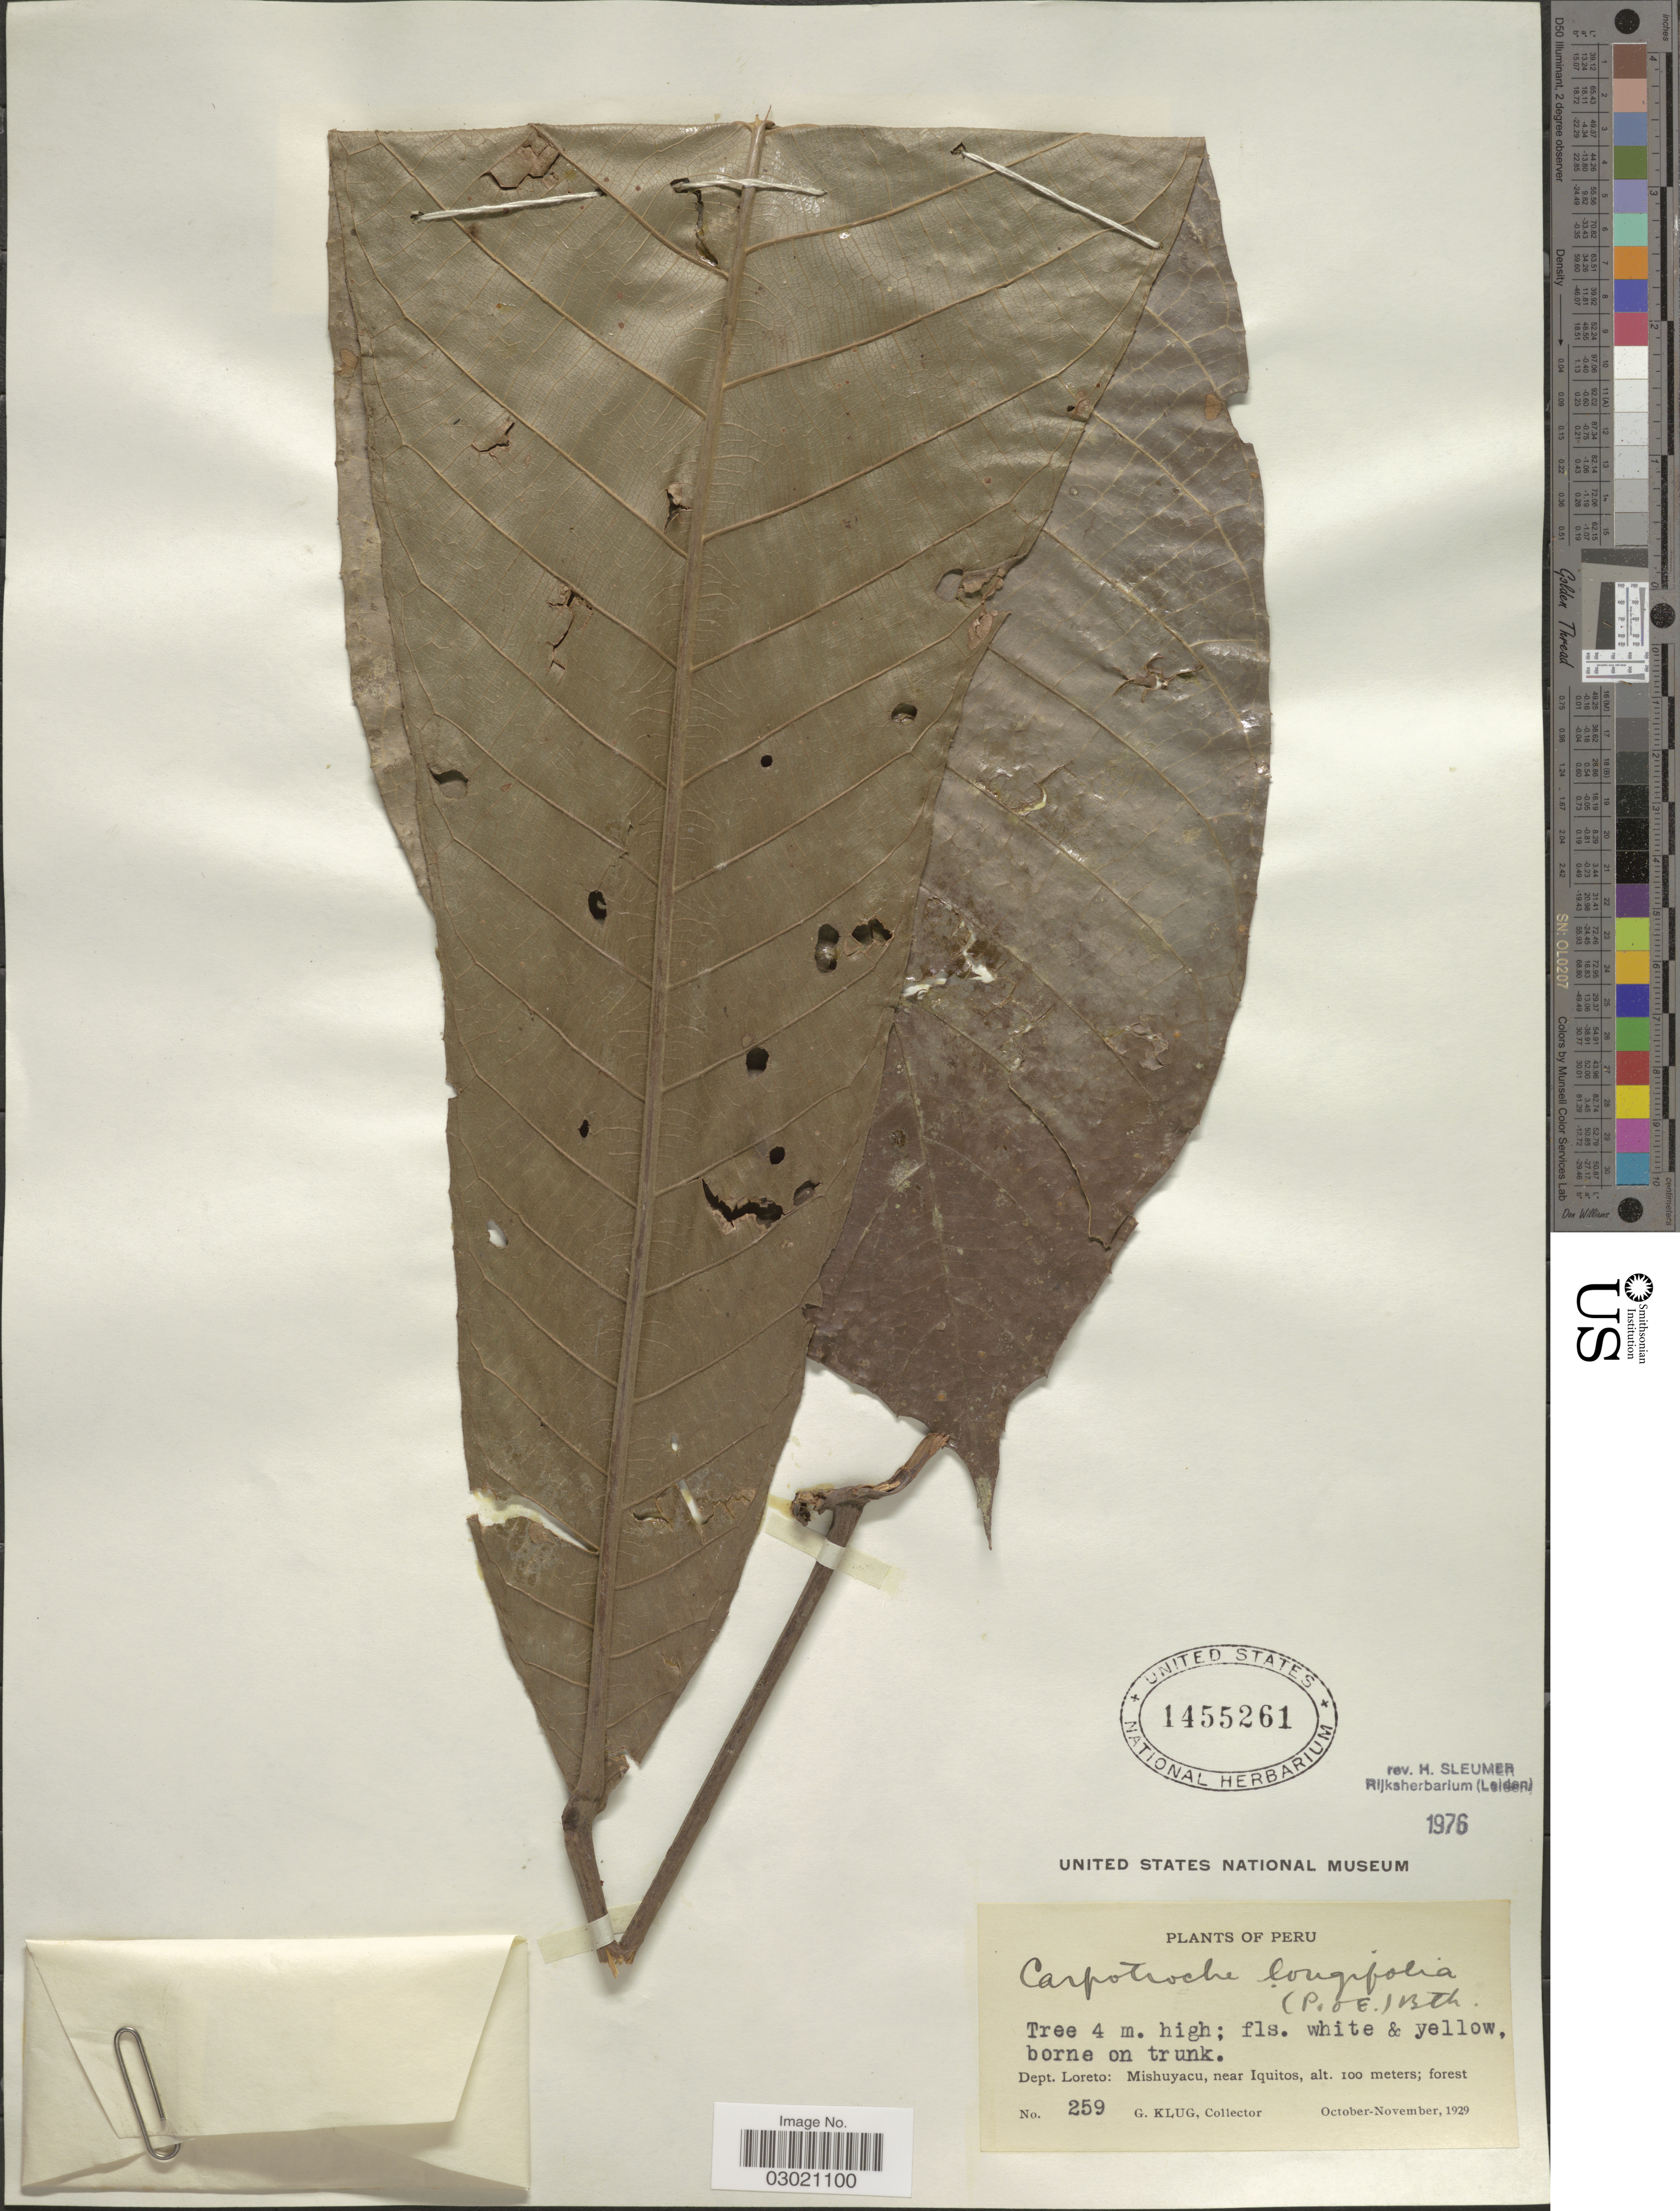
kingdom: Plantae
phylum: Tracheophyta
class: Magnoliopsida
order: Malpighiales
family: Achariaceae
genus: Carpotroche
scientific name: Carpotroche longifolia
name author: (Poepp.) Benth.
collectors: G. Klug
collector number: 259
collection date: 1929-10/1929-11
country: Peru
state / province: Loreto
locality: Dept. Loreto: Mishuyacu, near Iquitos.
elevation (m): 100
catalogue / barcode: US 1455261